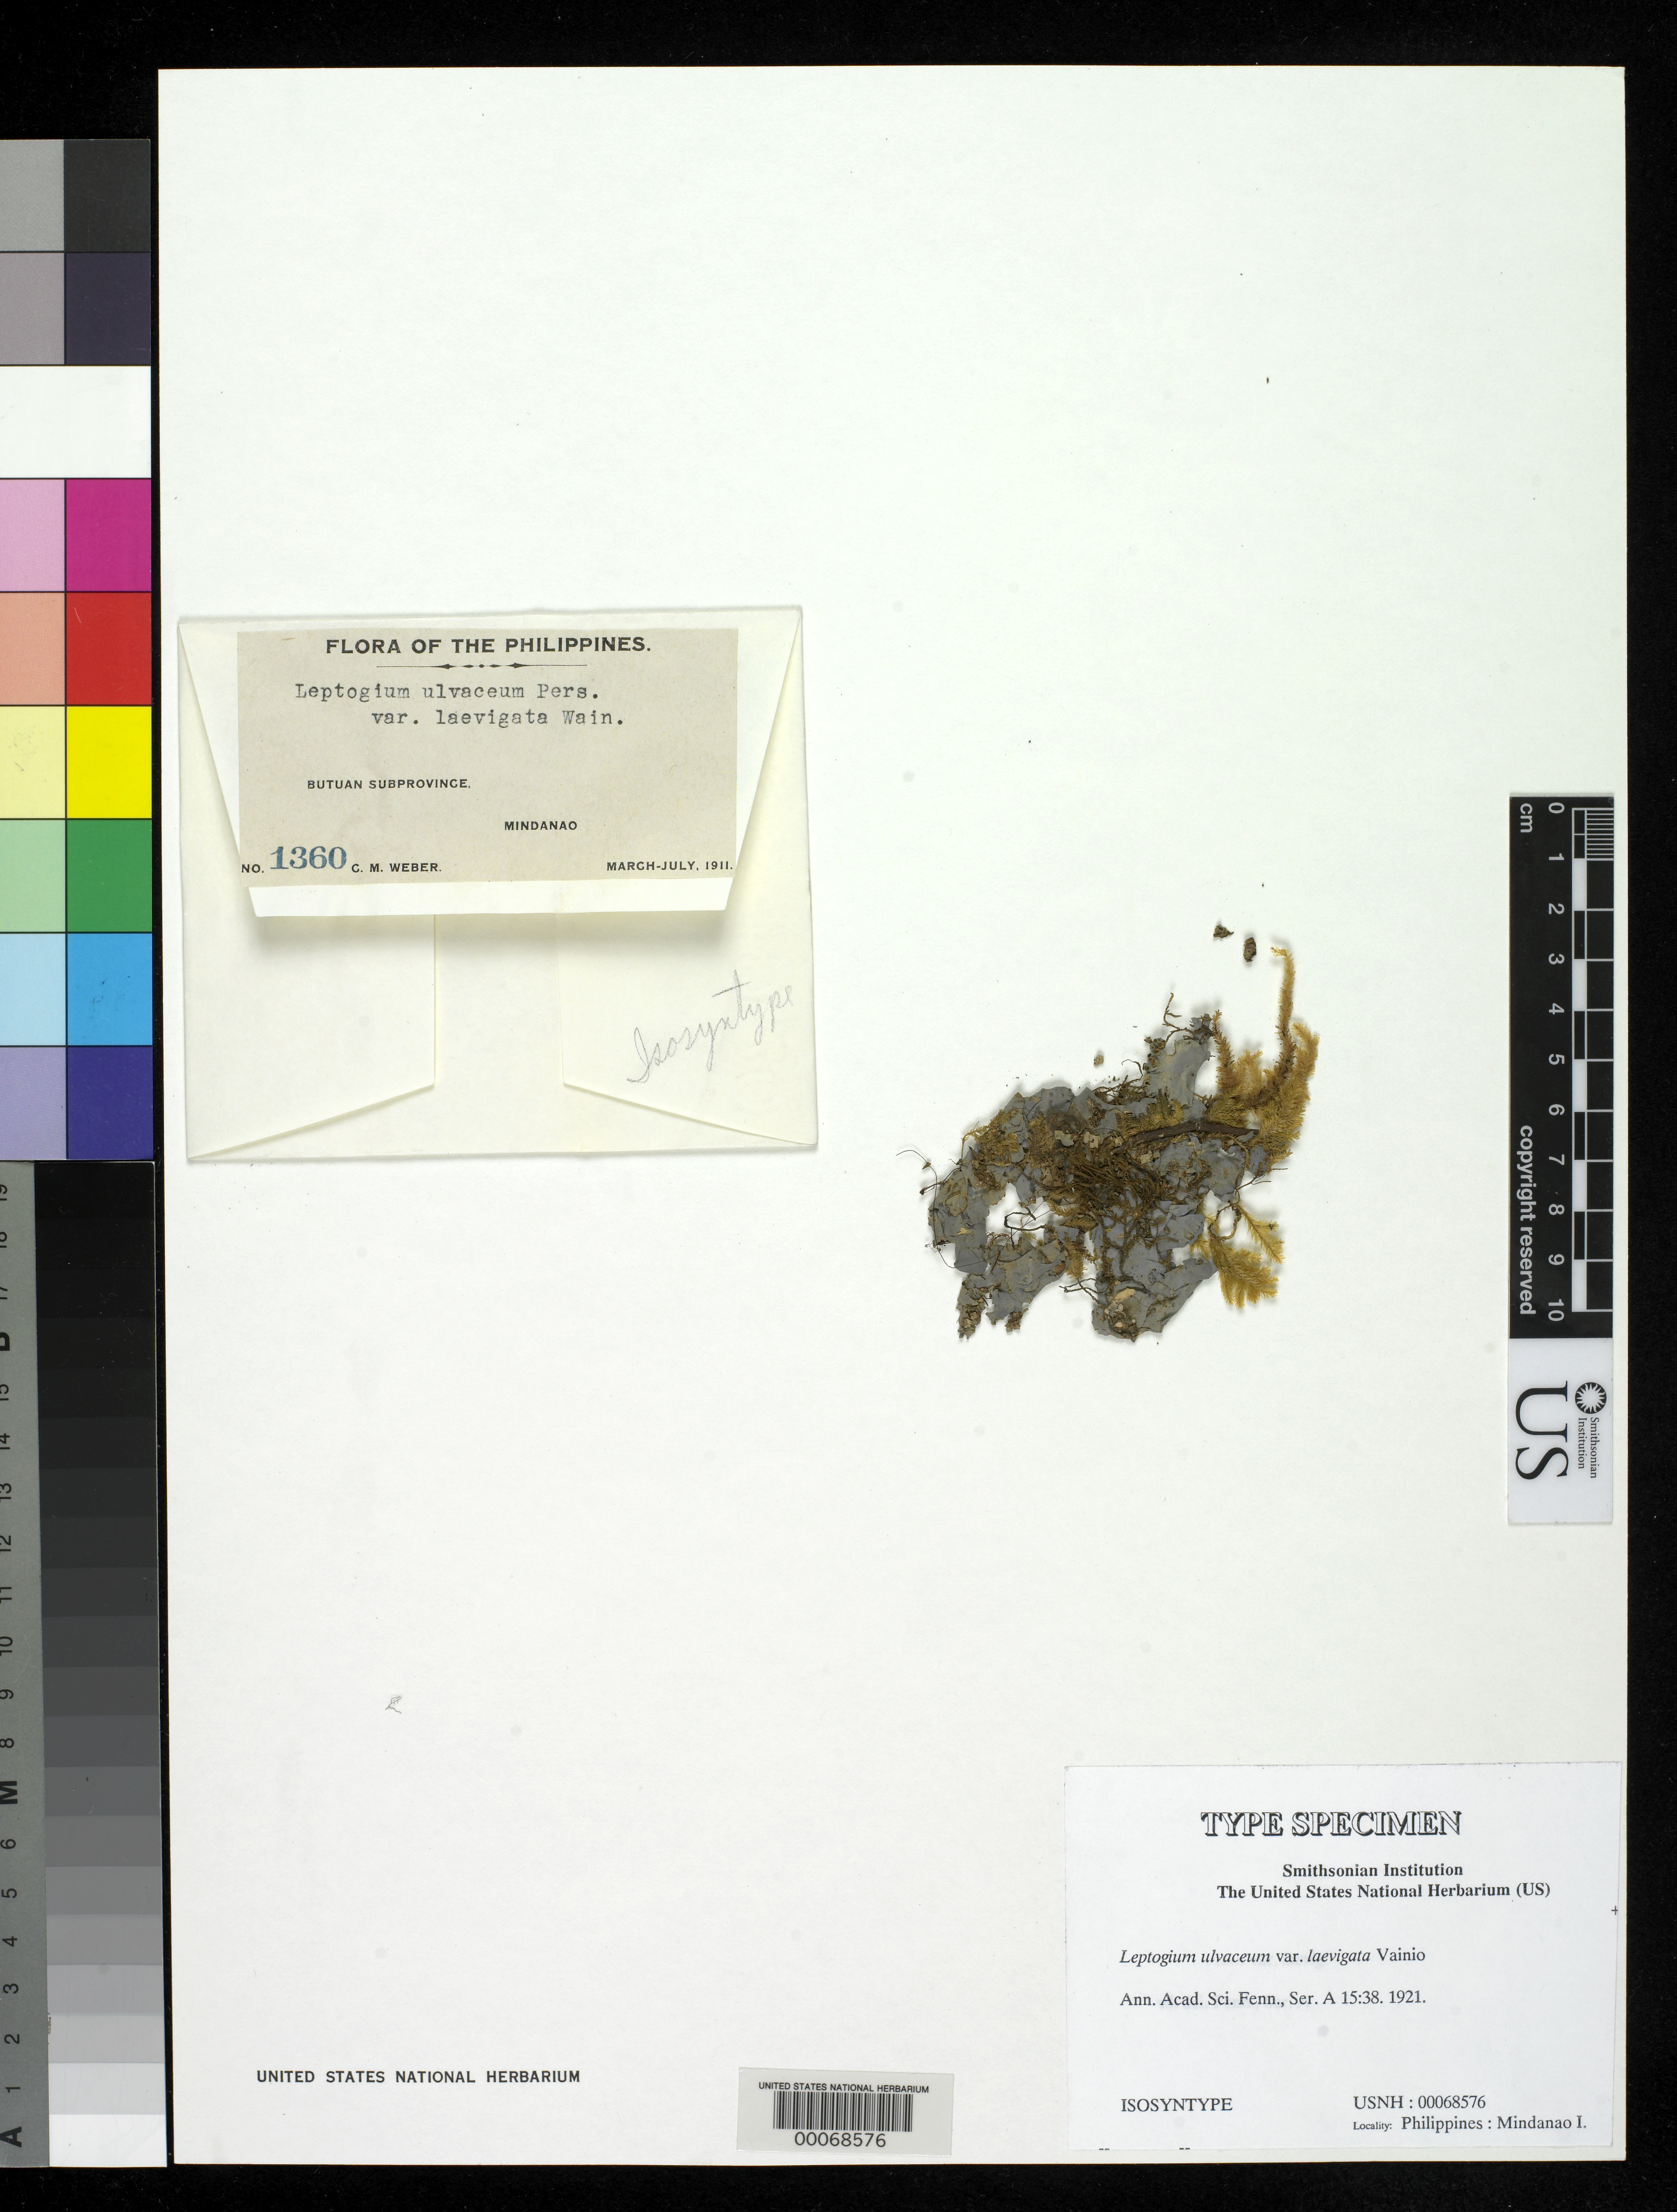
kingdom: Fungi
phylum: Ascomycota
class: Lecanoromycetes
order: Peltigerales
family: Collemataceae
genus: Leptogium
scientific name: Leptogium ulvaceum var. laevigata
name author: Vain.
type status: Isosyntype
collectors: C. M. Weber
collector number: Bur. Sci. 1360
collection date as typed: Mar 1911 to -- Jul 1911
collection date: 1911-03/1911-07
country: Philippines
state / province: Caraga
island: Mindanao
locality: Butuan